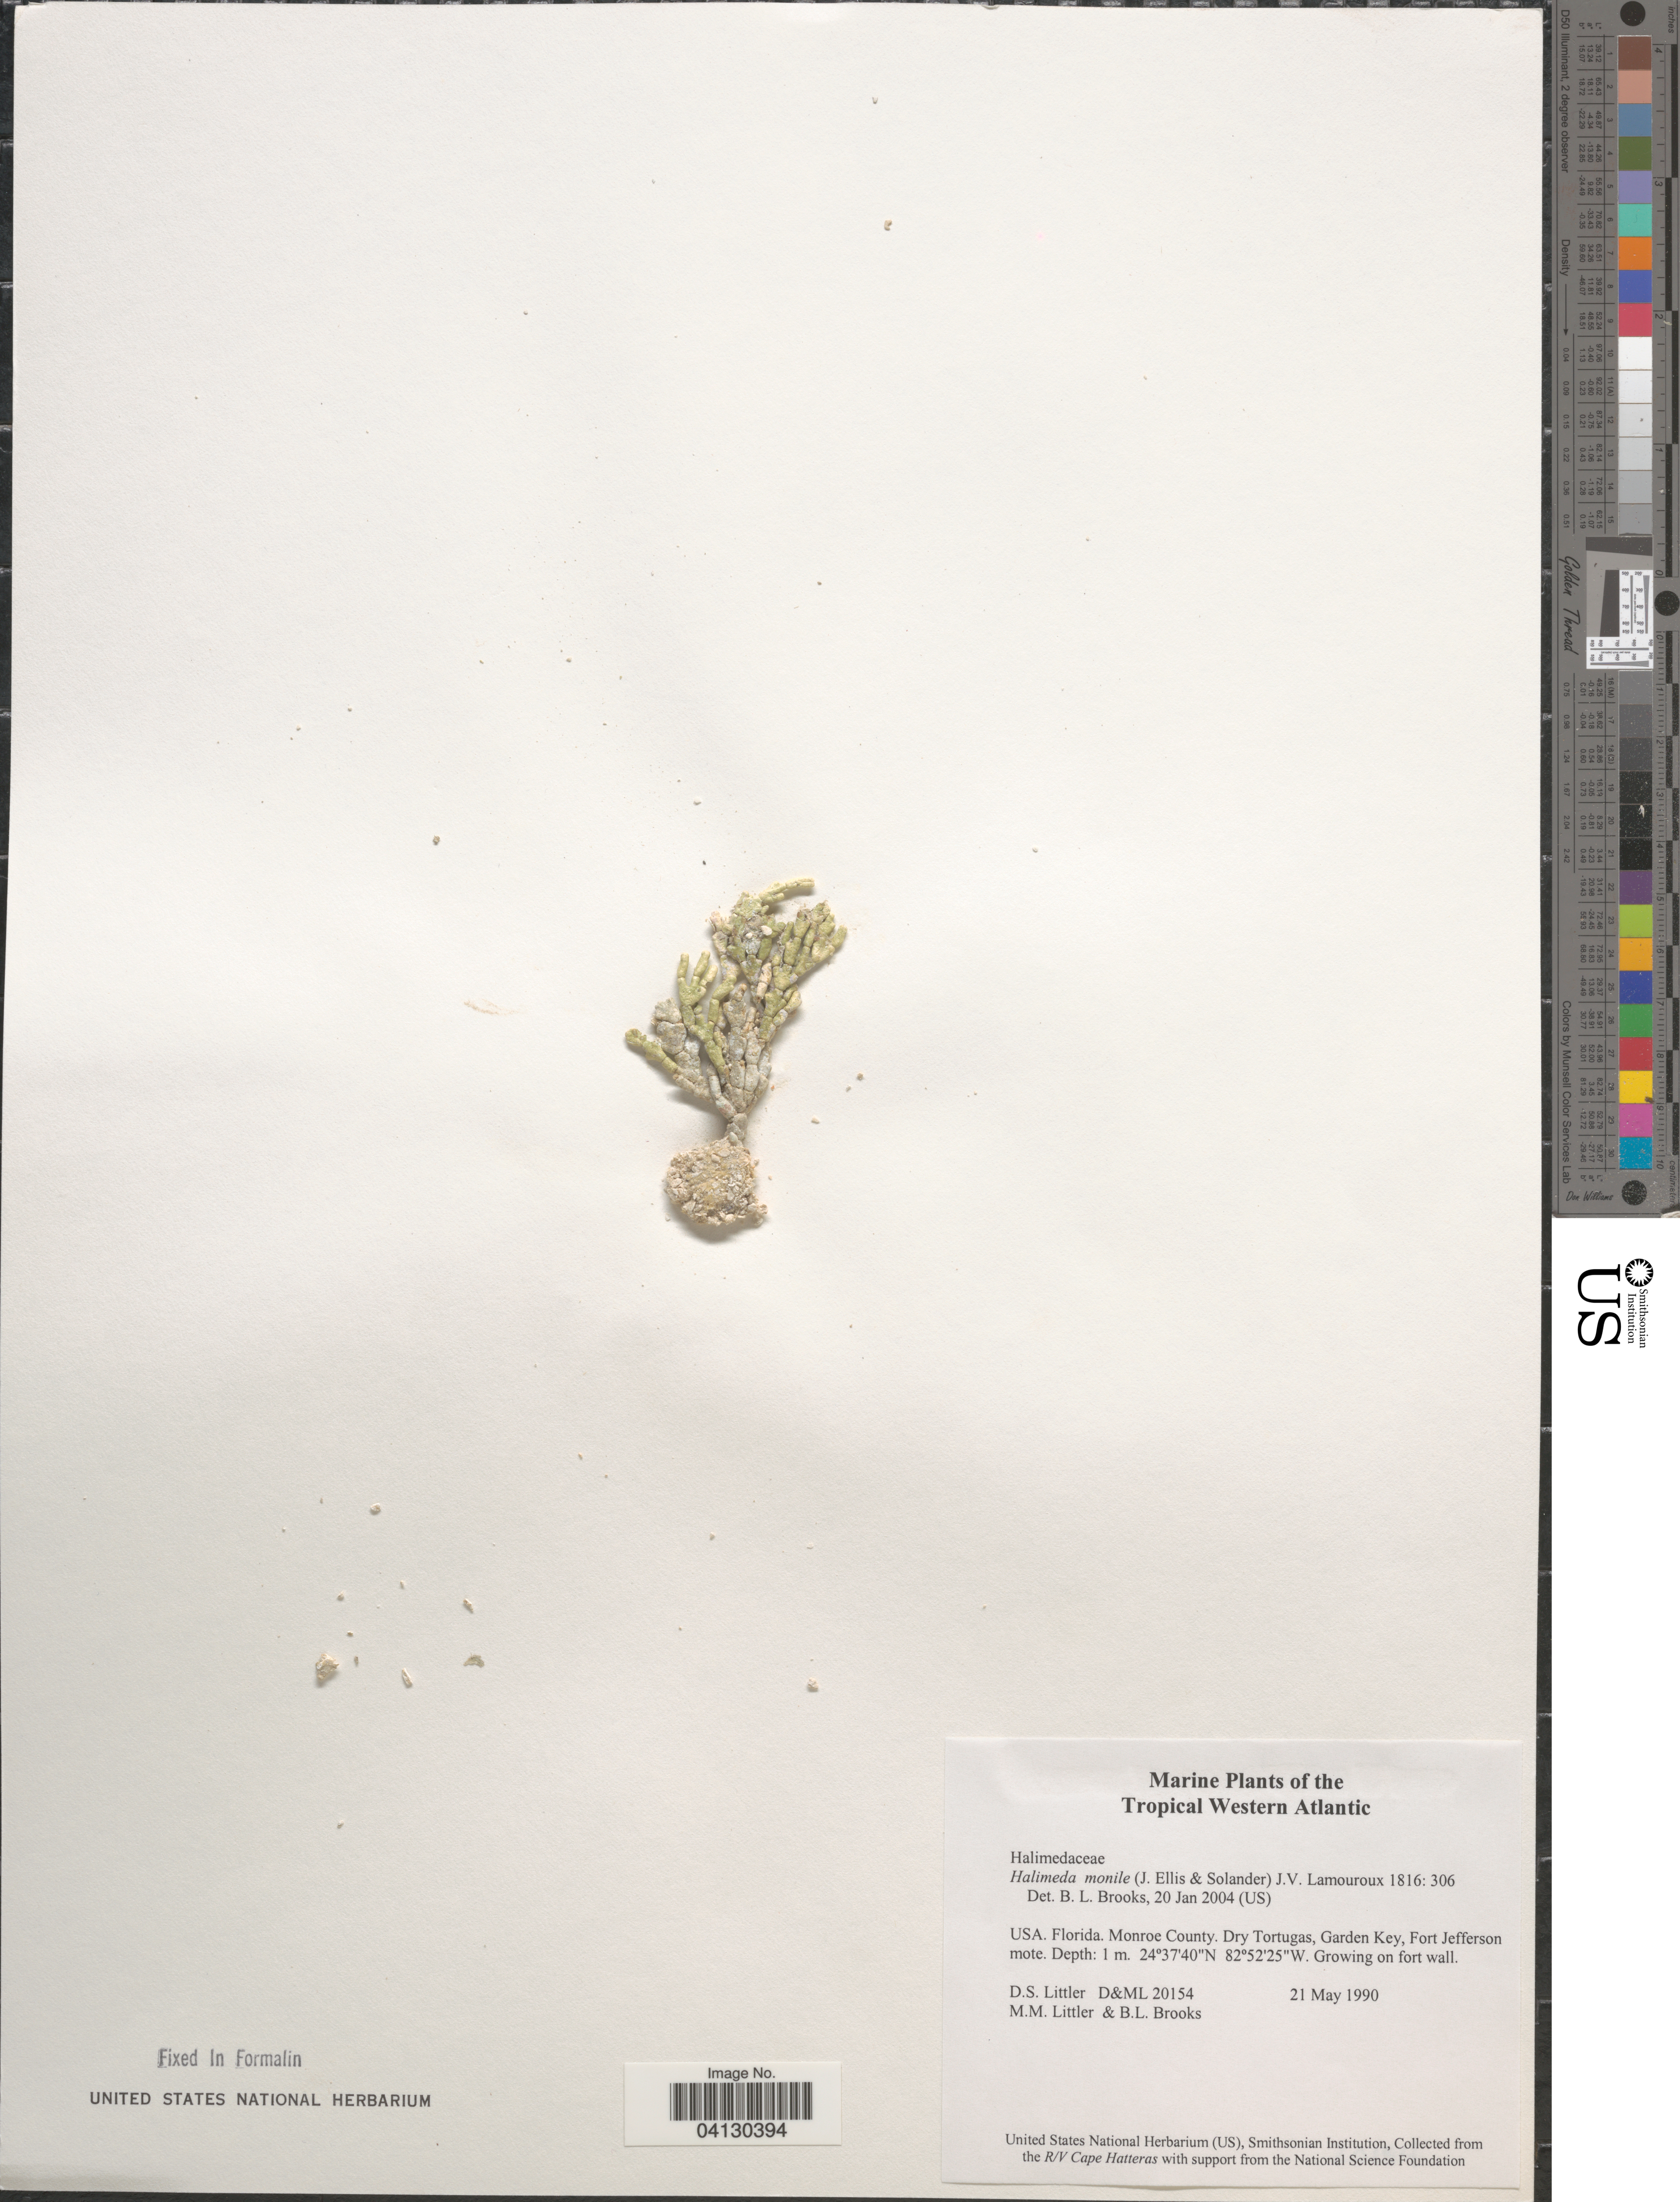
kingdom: Plantae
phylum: Chlorophyta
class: Ulvophyceae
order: Bryopsidales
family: Halimedaceae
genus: Halimeda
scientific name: Halimeda sp.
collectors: D. S. Littler & B. Brooks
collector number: D&ML20154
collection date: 1990-05-21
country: United States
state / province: Florida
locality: The Tropical Western Atlantic. Monroe County. Dry Tortugas, Garden Key, Fort Jefferson mote.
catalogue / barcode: US 328993